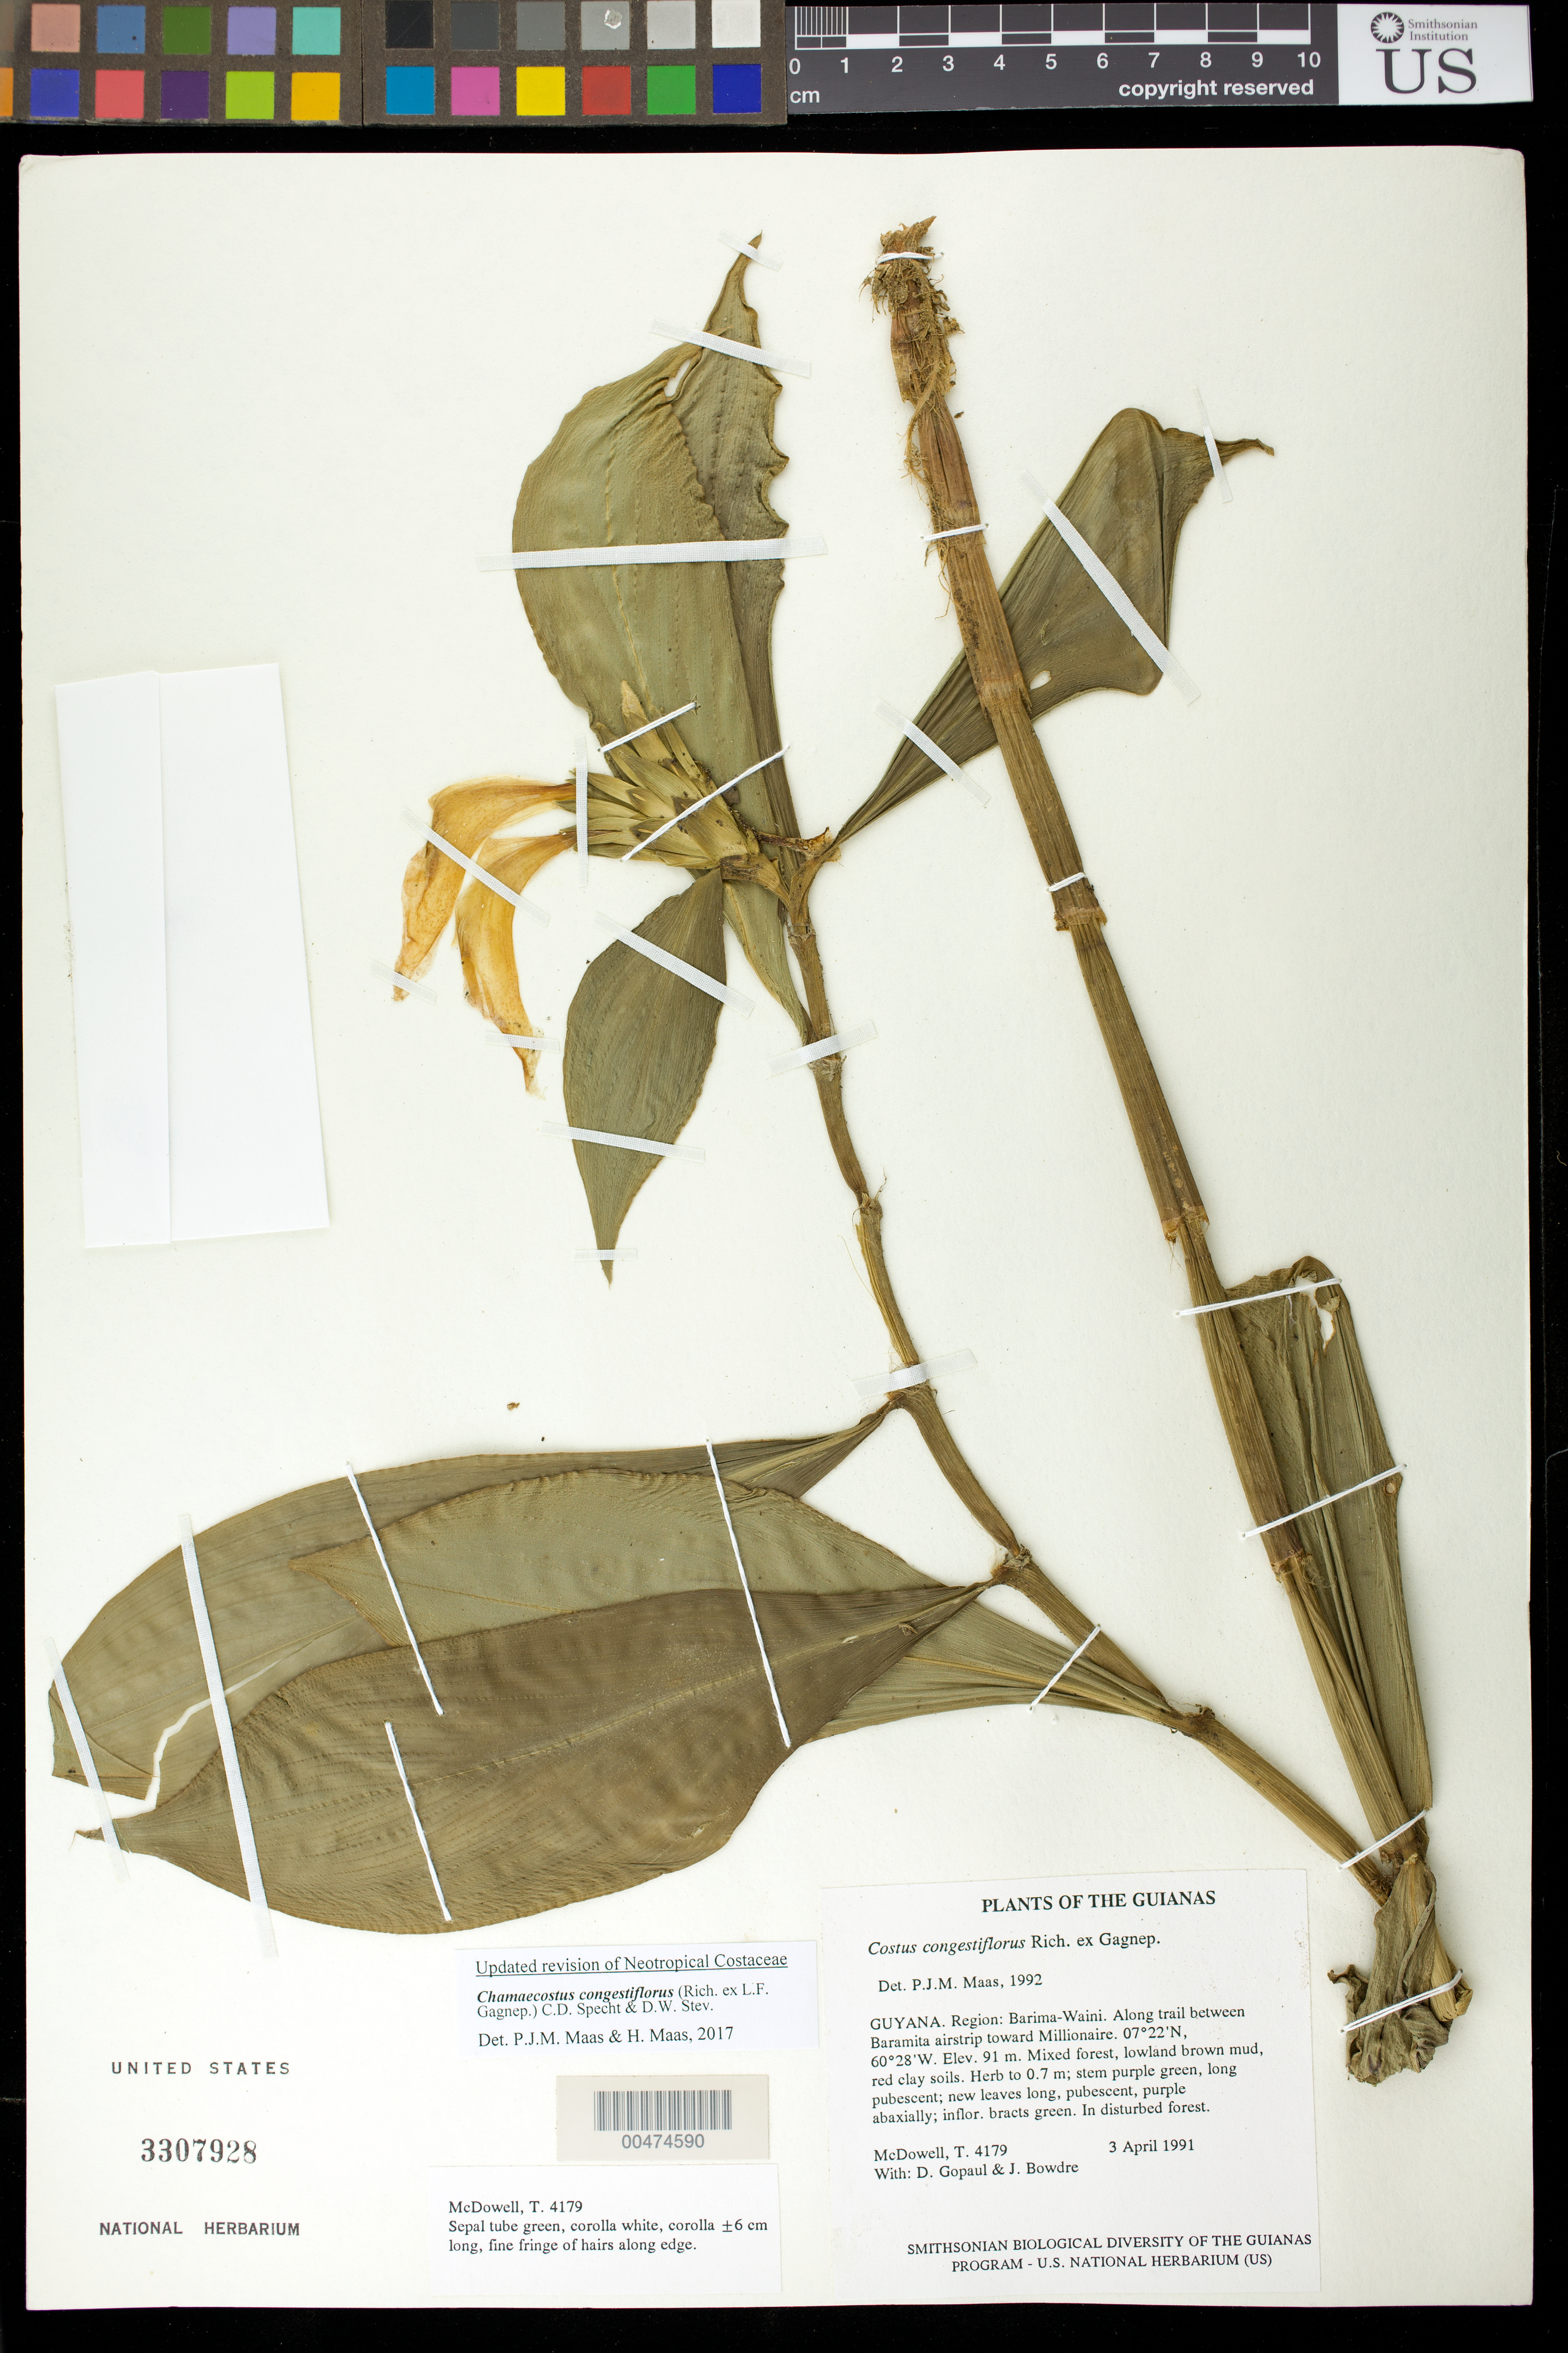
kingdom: Plantae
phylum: Tracheophyta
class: Liliopsida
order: Zingiberales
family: Costaceae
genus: Chamaecostus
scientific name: Chamaecostus congestiflorus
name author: (Rich. ex L.F. Gagnep.) C.D. Specht & D.W. Stev.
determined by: Maas, Paul J.; Maas, H.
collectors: T. McDowell, D. Gopaul & J. Bowdre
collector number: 4179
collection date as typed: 3 April 1991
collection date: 1991-04-03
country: Guyana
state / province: Barima-Waini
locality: Along trail between Baramita airstrip toward Millionaire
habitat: Mixed forest, lowland brown mud, red clay soils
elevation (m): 91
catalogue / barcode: US 3307928